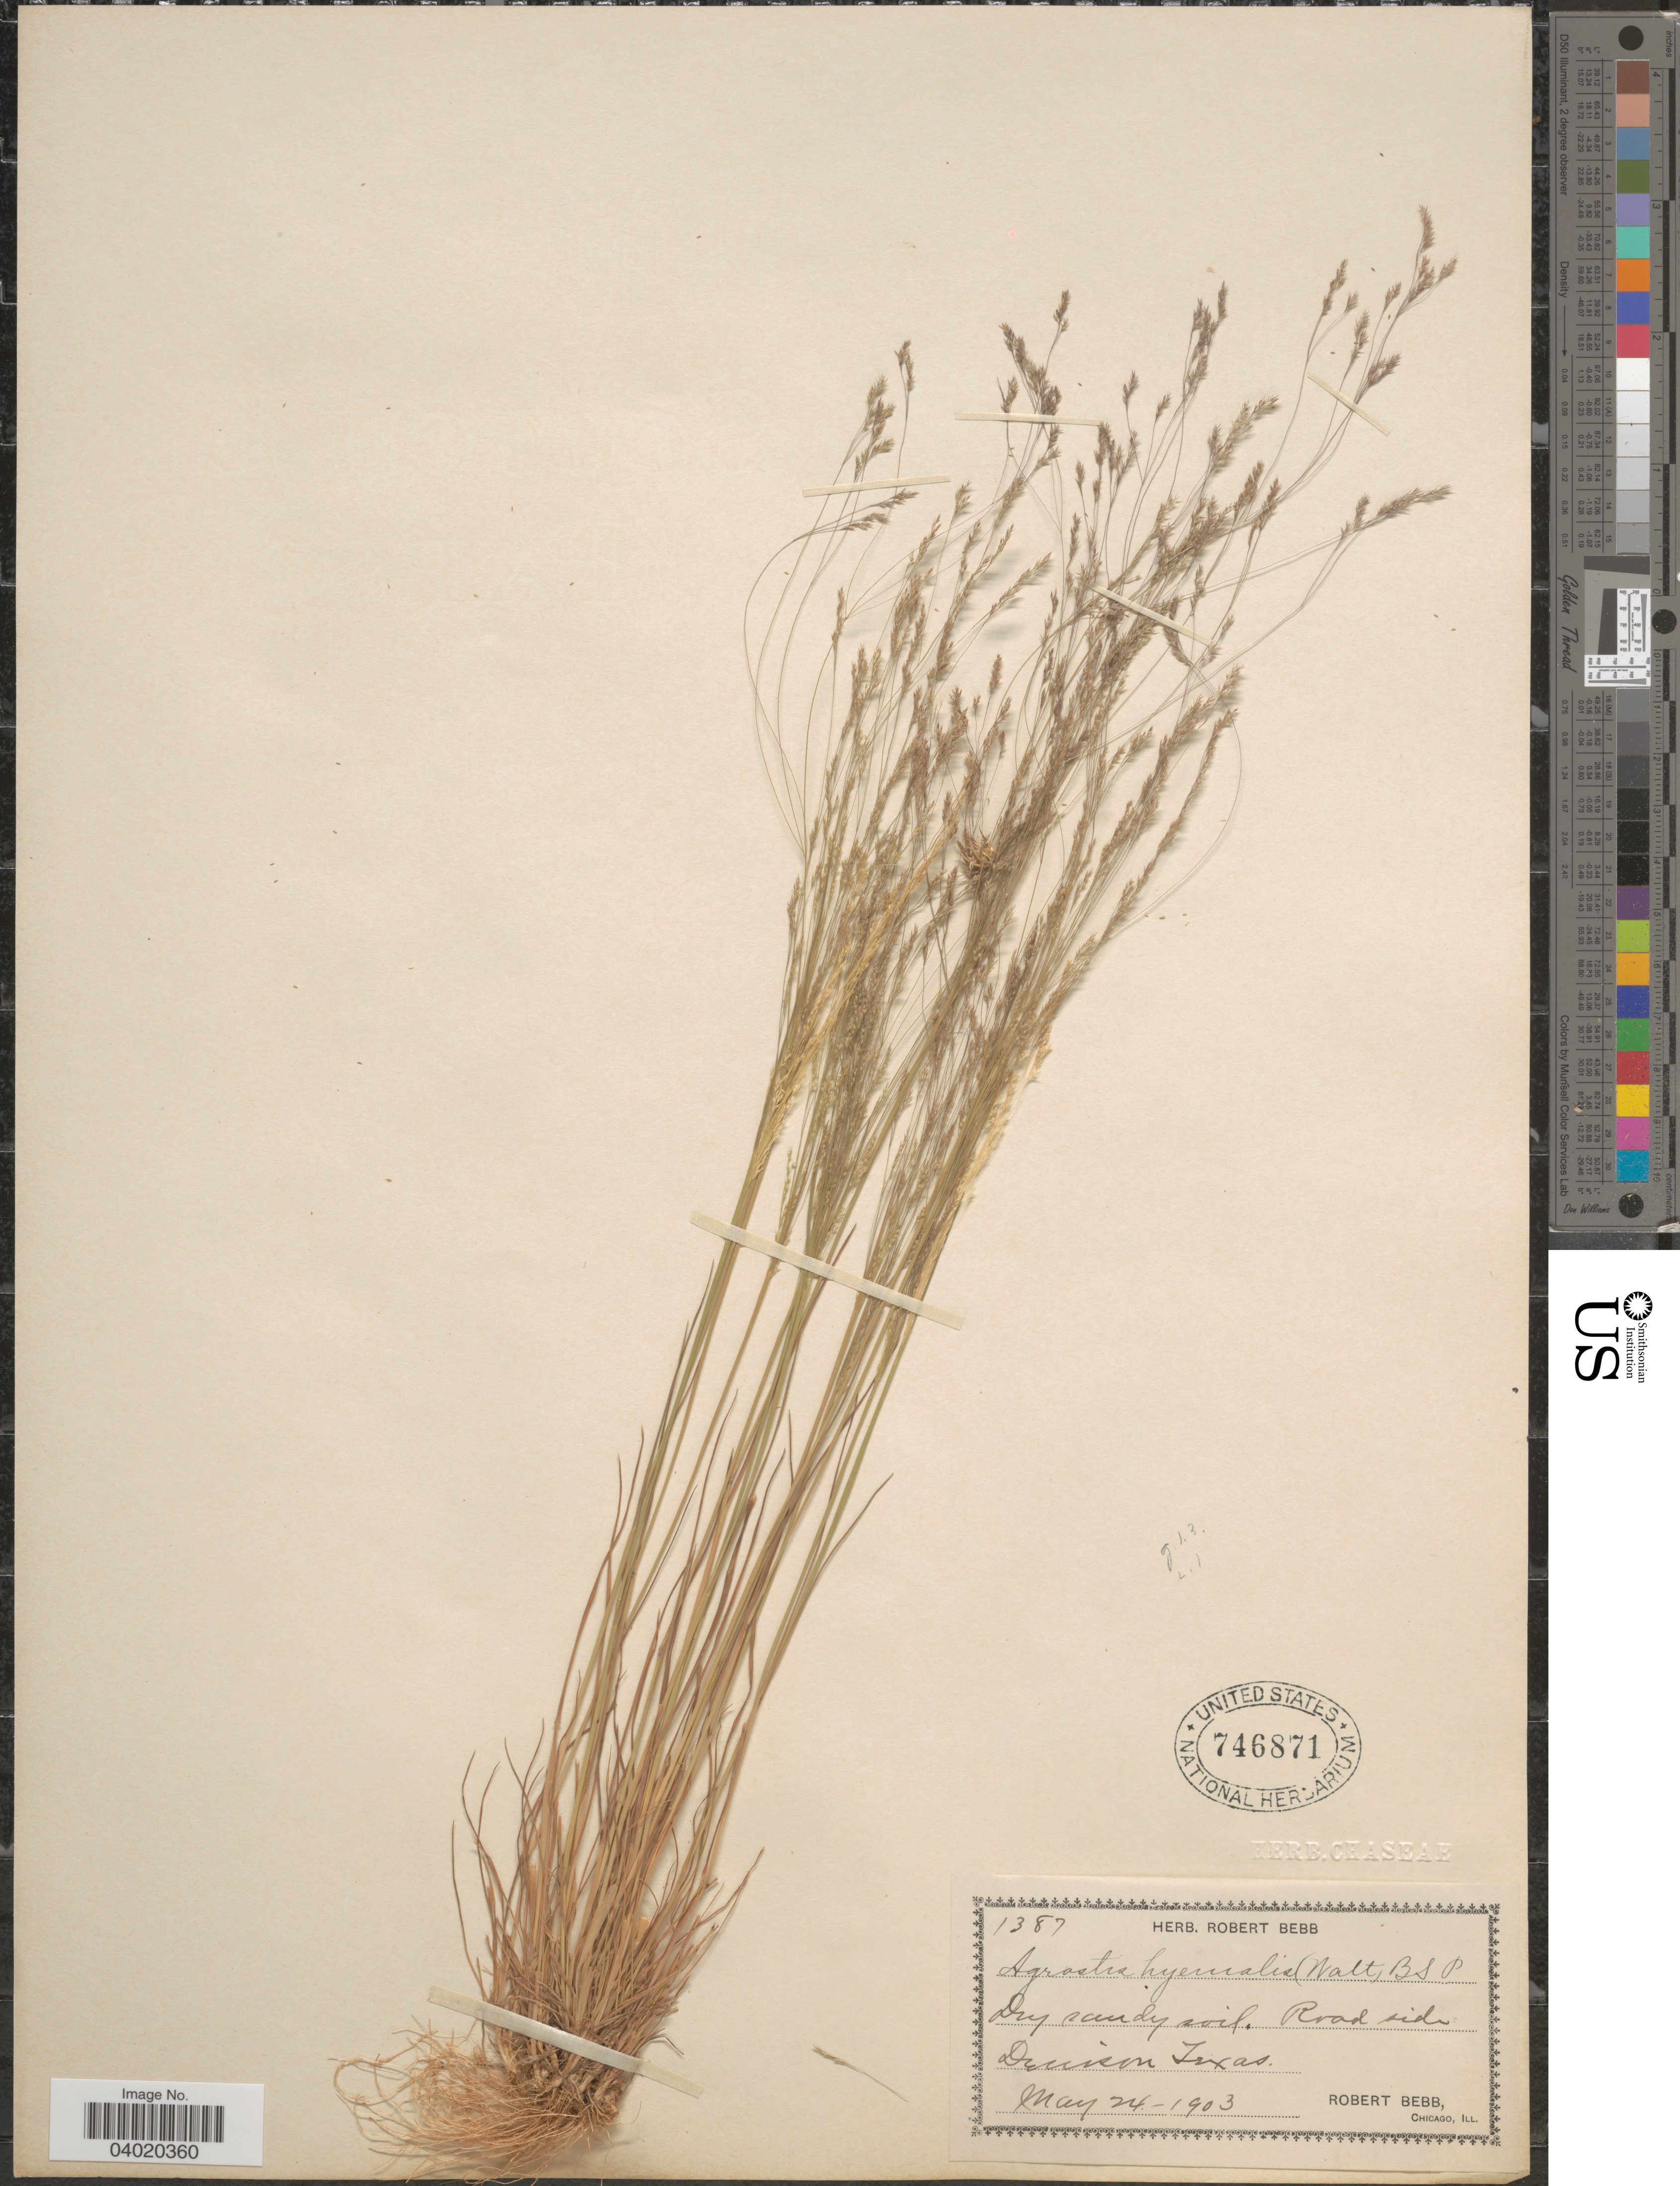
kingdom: Plantae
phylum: Tracheophyta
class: Liliopsida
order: Poales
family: Poaceae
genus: Agrostis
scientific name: Agrostis hyemalis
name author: (Walter) Britton et al.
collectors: R. Bebb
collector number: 1387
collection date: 1903-05-24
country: United States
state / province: Texas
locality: Road side. Denison.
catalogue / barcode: US 746871